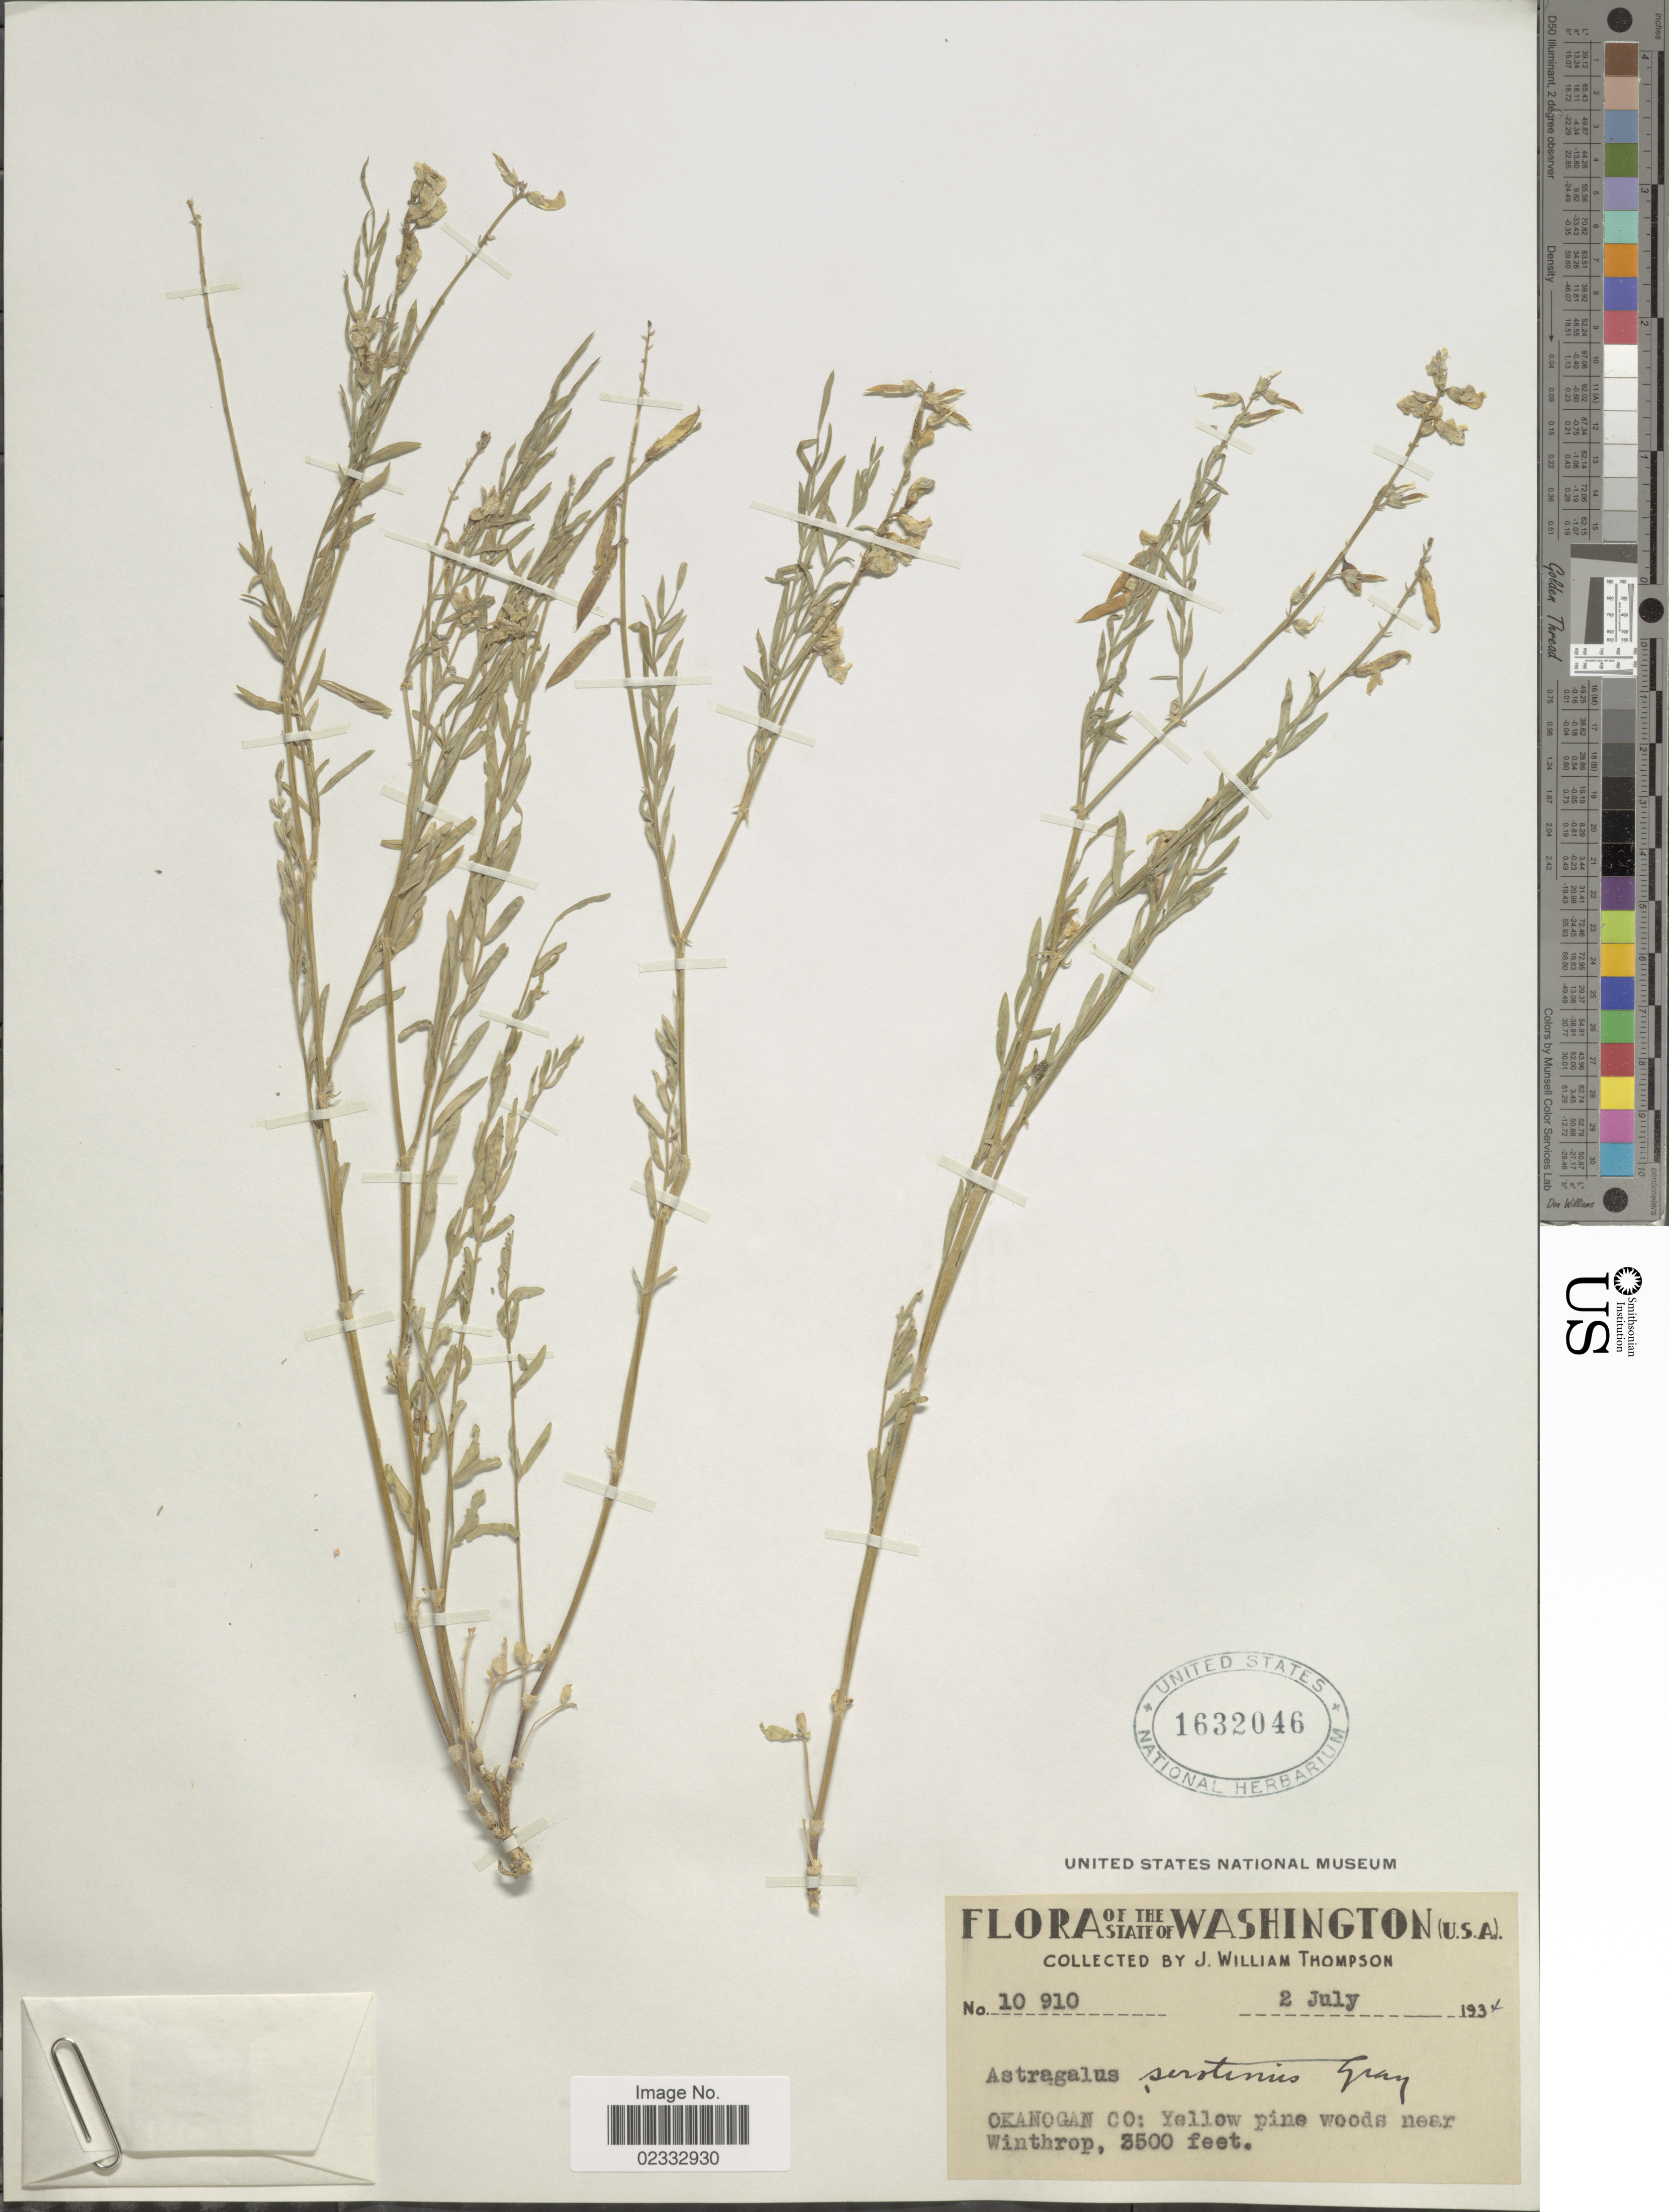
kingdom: Plantae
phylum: Tracheophyta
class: Magnoliopsida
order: Fabales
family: Fabaceae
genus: Astragalus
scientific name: Astragalus miser var. serotinus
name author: (A. Gray) Barneby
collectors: J. W. Thompson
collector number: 10910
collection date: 1934-07-02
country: United States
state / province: Washington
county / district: Okanogan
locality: Okanogan Co, near Winthrop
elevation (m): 1067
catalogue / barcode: US 1632046